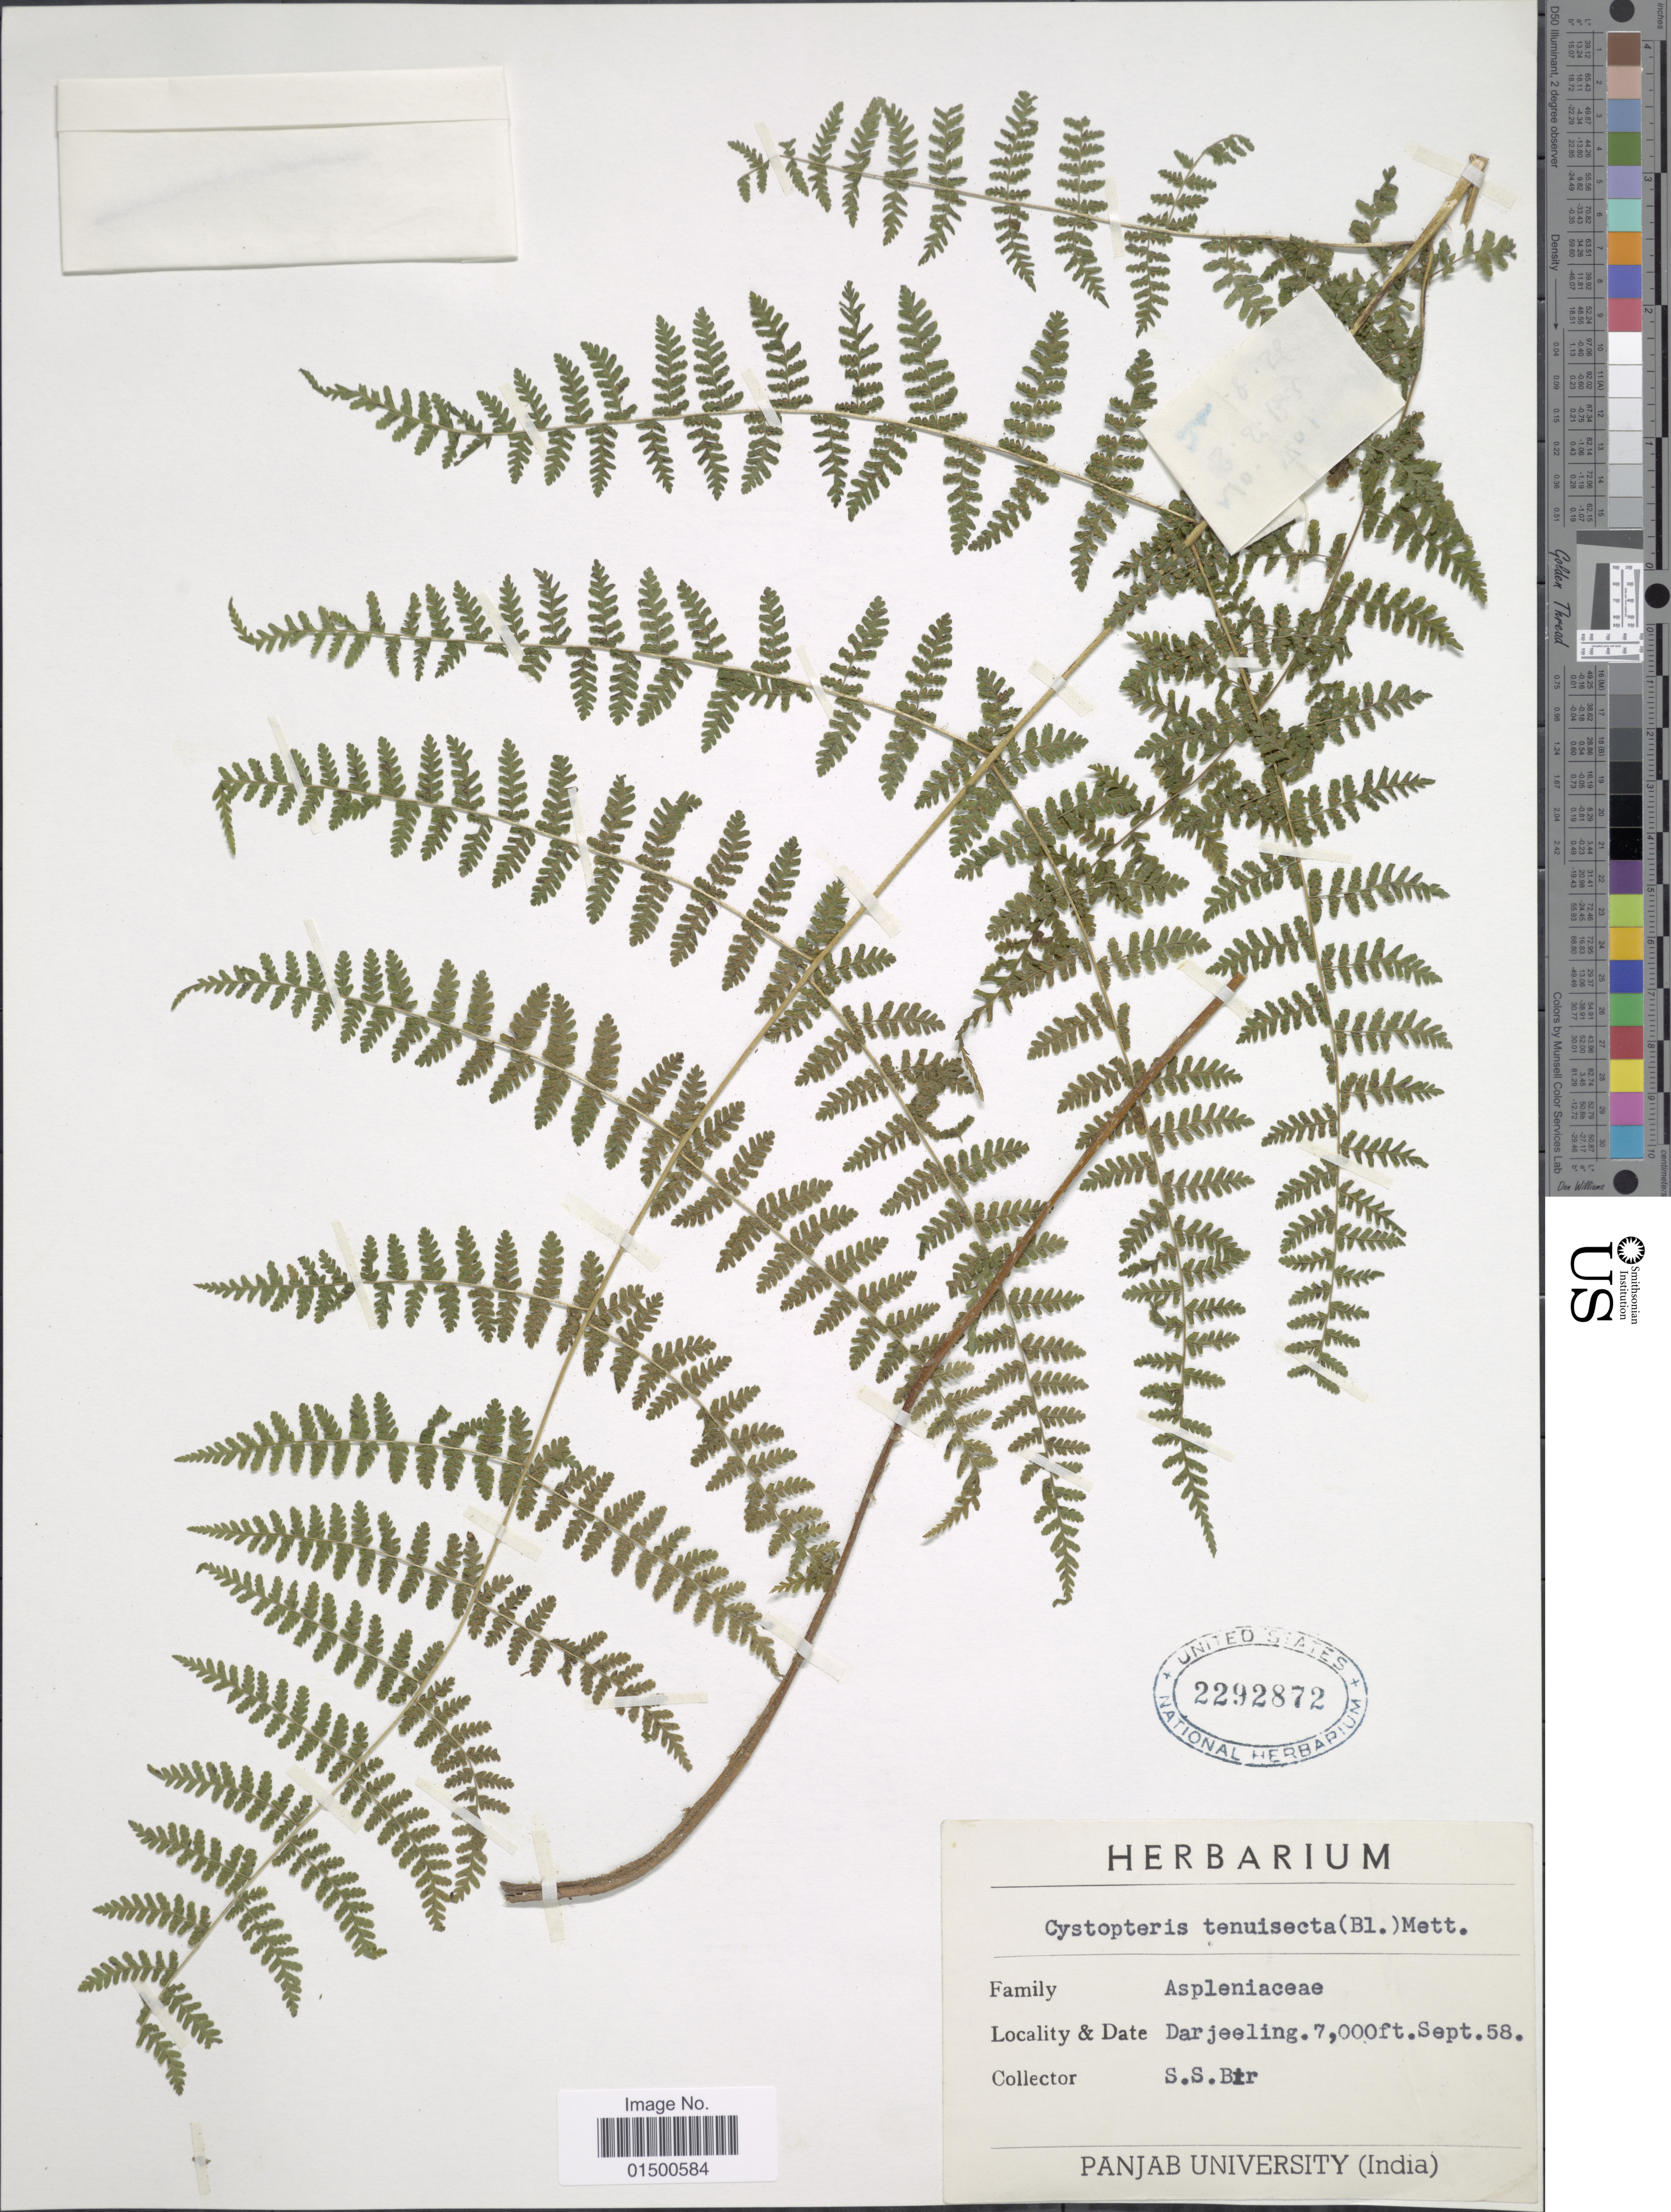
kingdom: Plantae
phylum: Tracheophyta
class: Polypodiopsida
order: Polypodiales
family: Cystopteridaceae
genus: Acystopteris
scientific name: Acystopteris tenuisecta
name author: (Blume) Tagawa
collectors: S. S. Bir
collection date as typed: Transcribed d/m/y: /9/58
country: India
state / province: West Bengal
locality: Darjeeling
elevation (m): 2134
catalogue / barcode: US 2292872